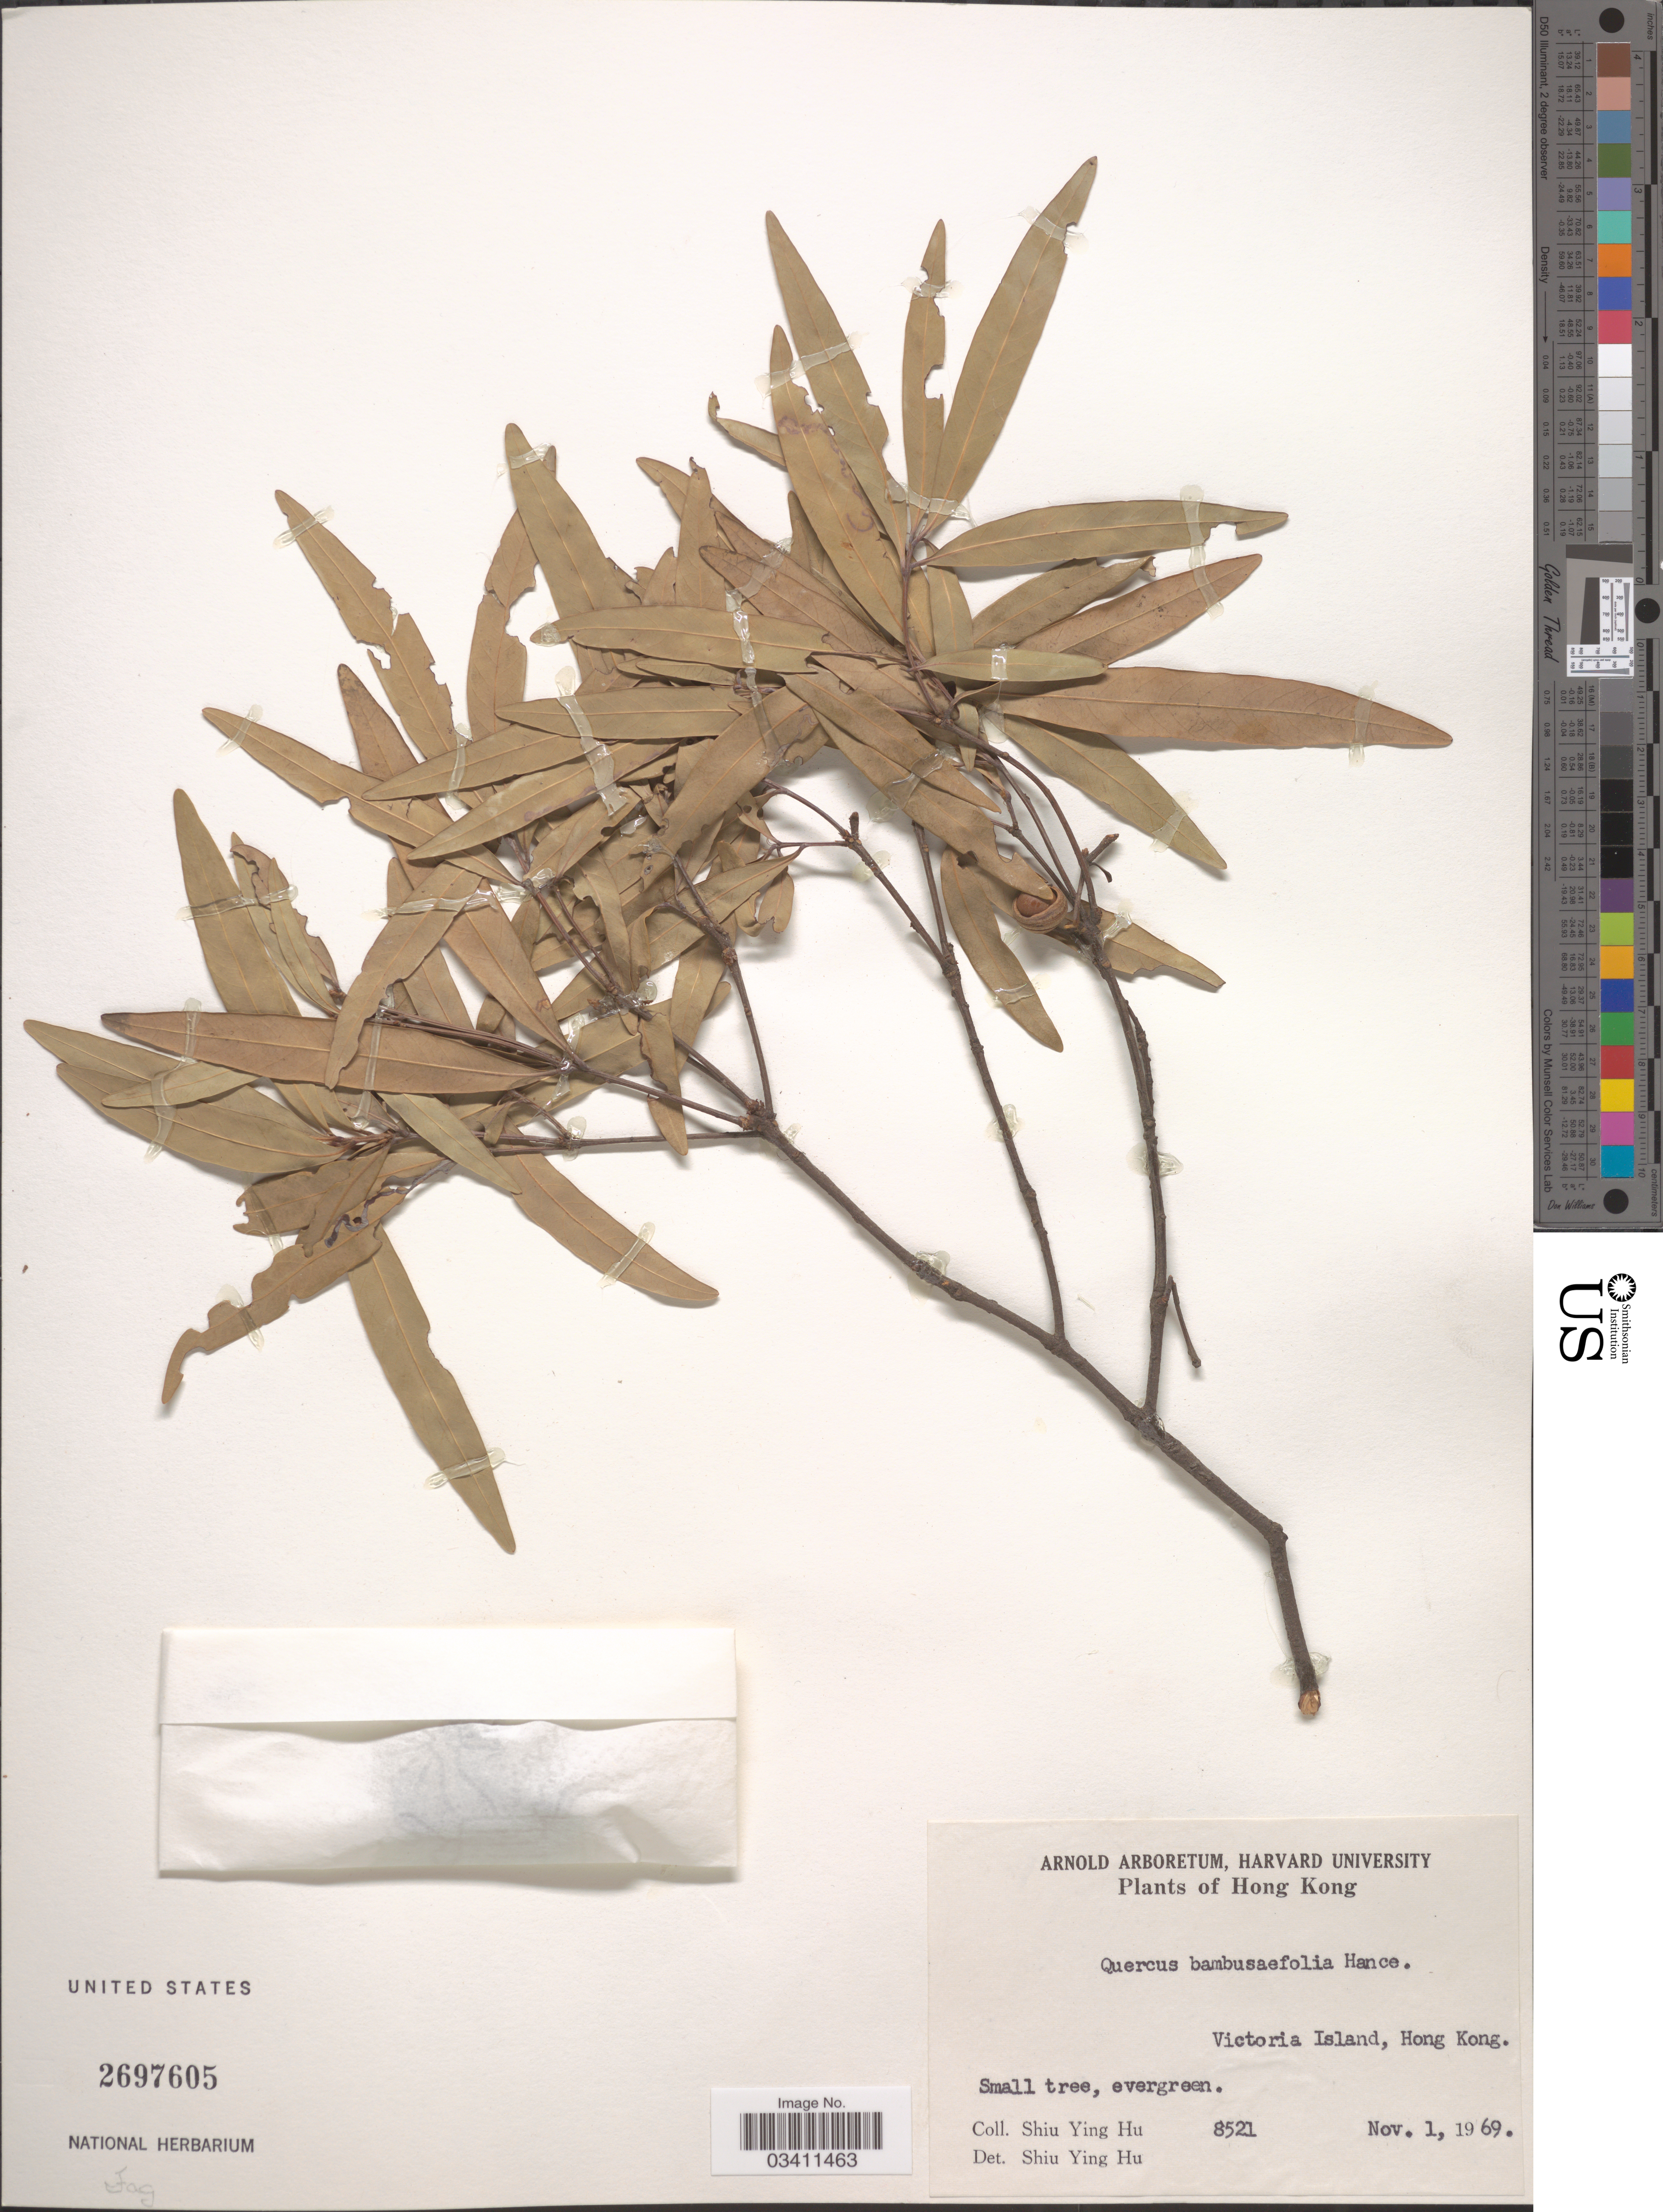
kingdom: Plantae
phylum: Tracheophyta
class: Magnoliopsida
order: Fagales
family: Fagaceae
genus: Quercus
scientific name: Quercus bambusaefolia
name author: Hance in Seem.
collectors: S. Y. Hu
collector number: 8521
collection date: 1969-11-01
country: China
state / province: Hong Kong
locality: Victoria Island.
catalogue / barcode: US 2697605